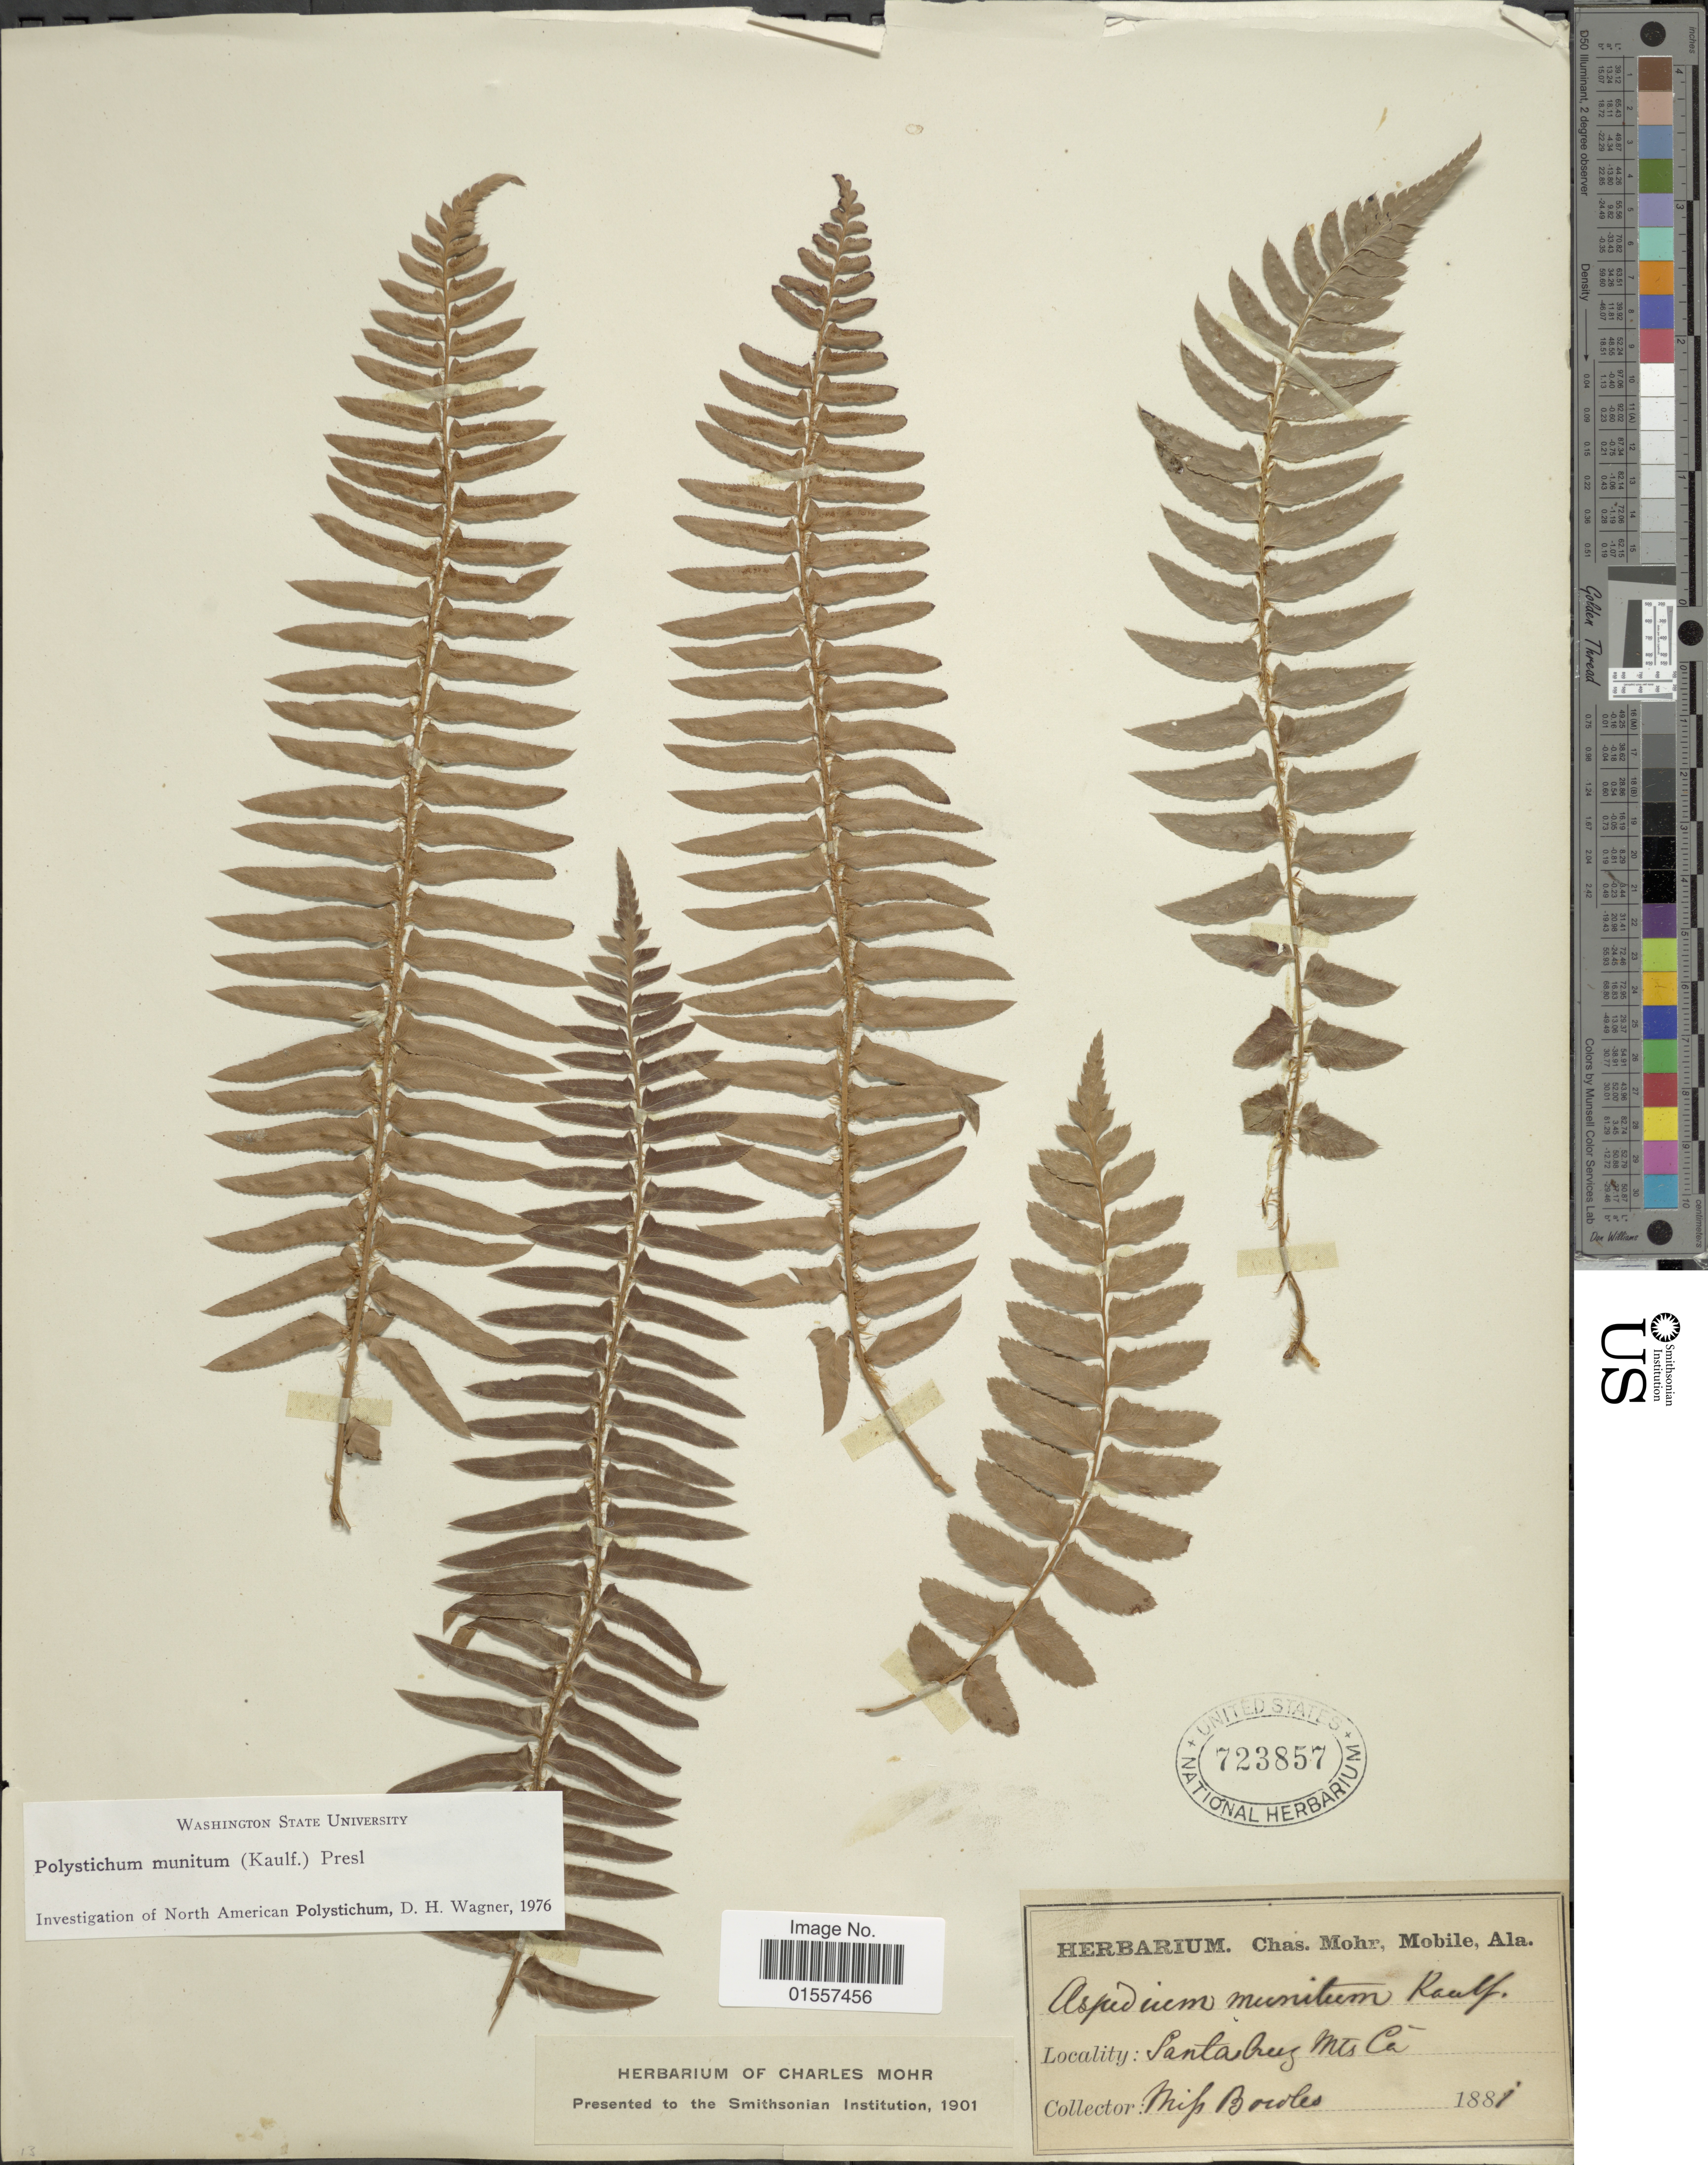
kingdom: Plantae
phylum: Tracheophyta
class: Polypodiopsida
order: Polypodiales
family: Dryopteridaceae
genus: Polystichum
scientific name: Polystichum munitum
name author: (Kaulf.) C. Presl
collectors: -. Bowie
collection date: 1881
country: United States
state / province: California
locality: Santa Cruz Mts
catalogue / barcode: US 723857